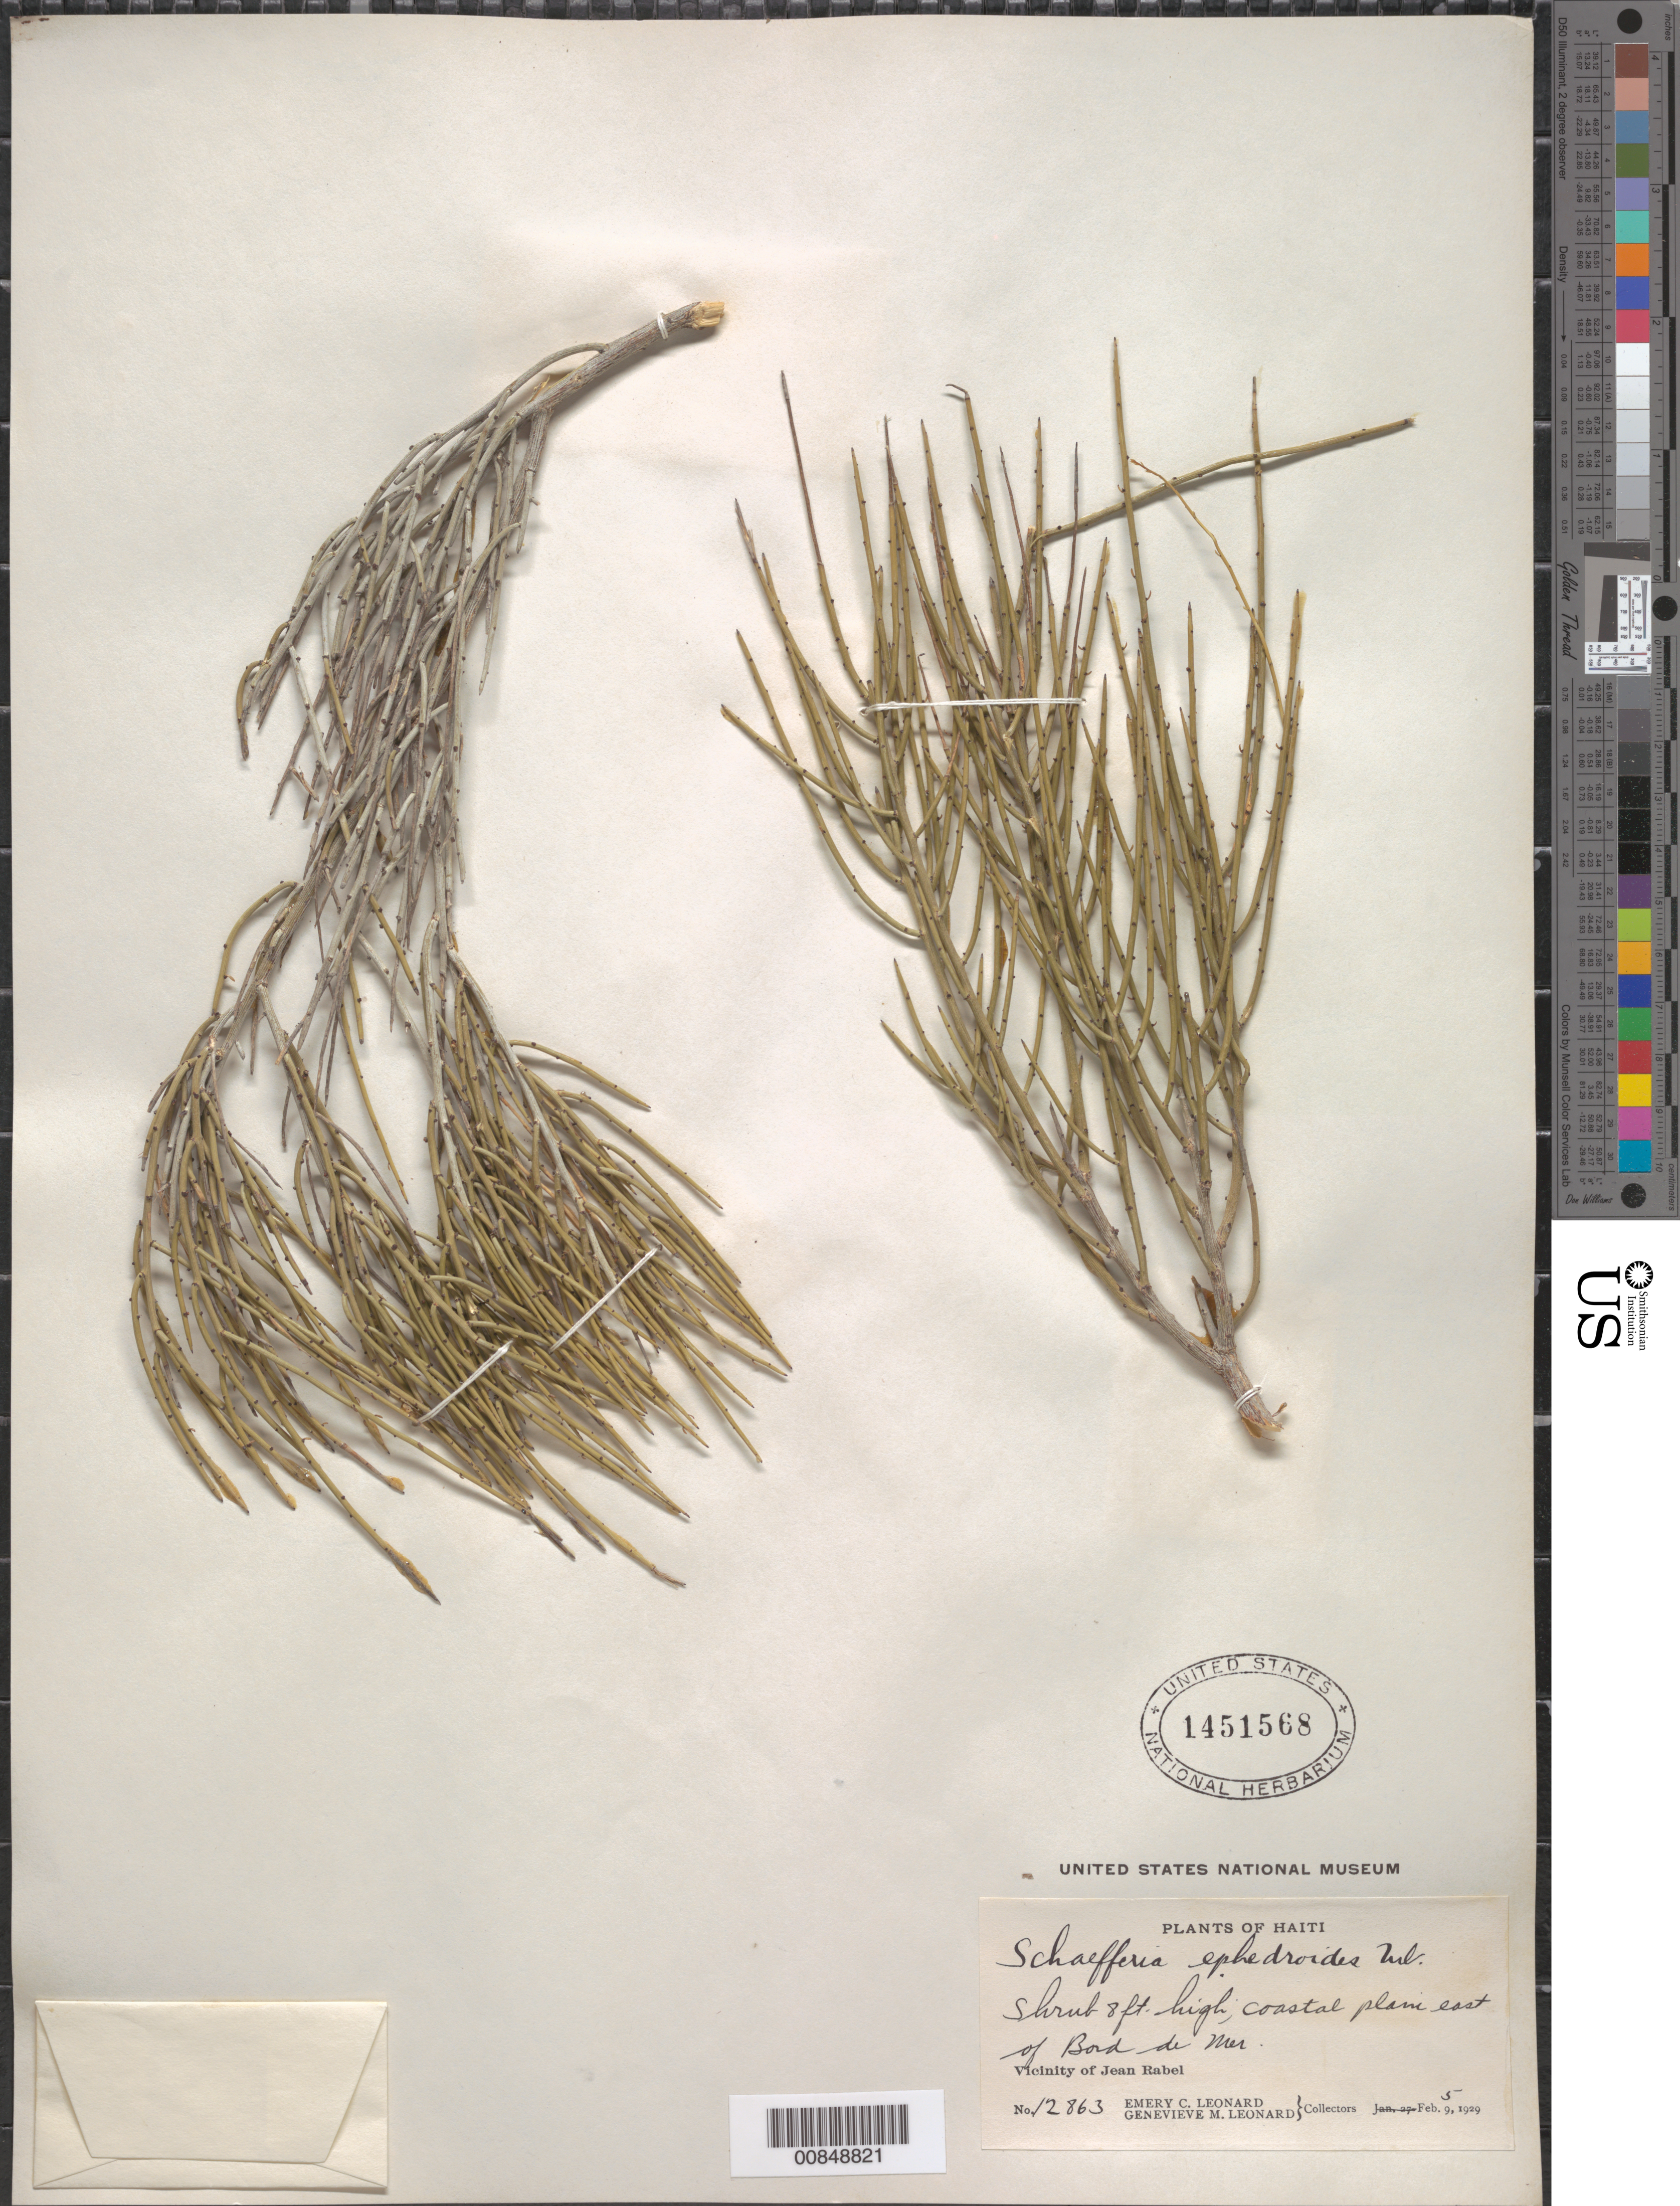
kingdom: Plantae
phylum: Tracheophyta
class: Magnoliopsida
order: Celastrales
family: Celastraceae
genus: Schaefferia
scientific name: Schaefferia ephedroides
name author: Urb.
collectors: E. C. Leonard & G. M. Leonard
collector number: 12863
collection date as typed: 05 Feb 1929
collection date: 1929-02-05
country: Haiti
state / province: Nord-Ouest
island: Hispaniola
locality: Vicinity of Jean Rabel, E of Bord de Mer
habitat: Coastal plain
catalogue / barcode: US 1451568